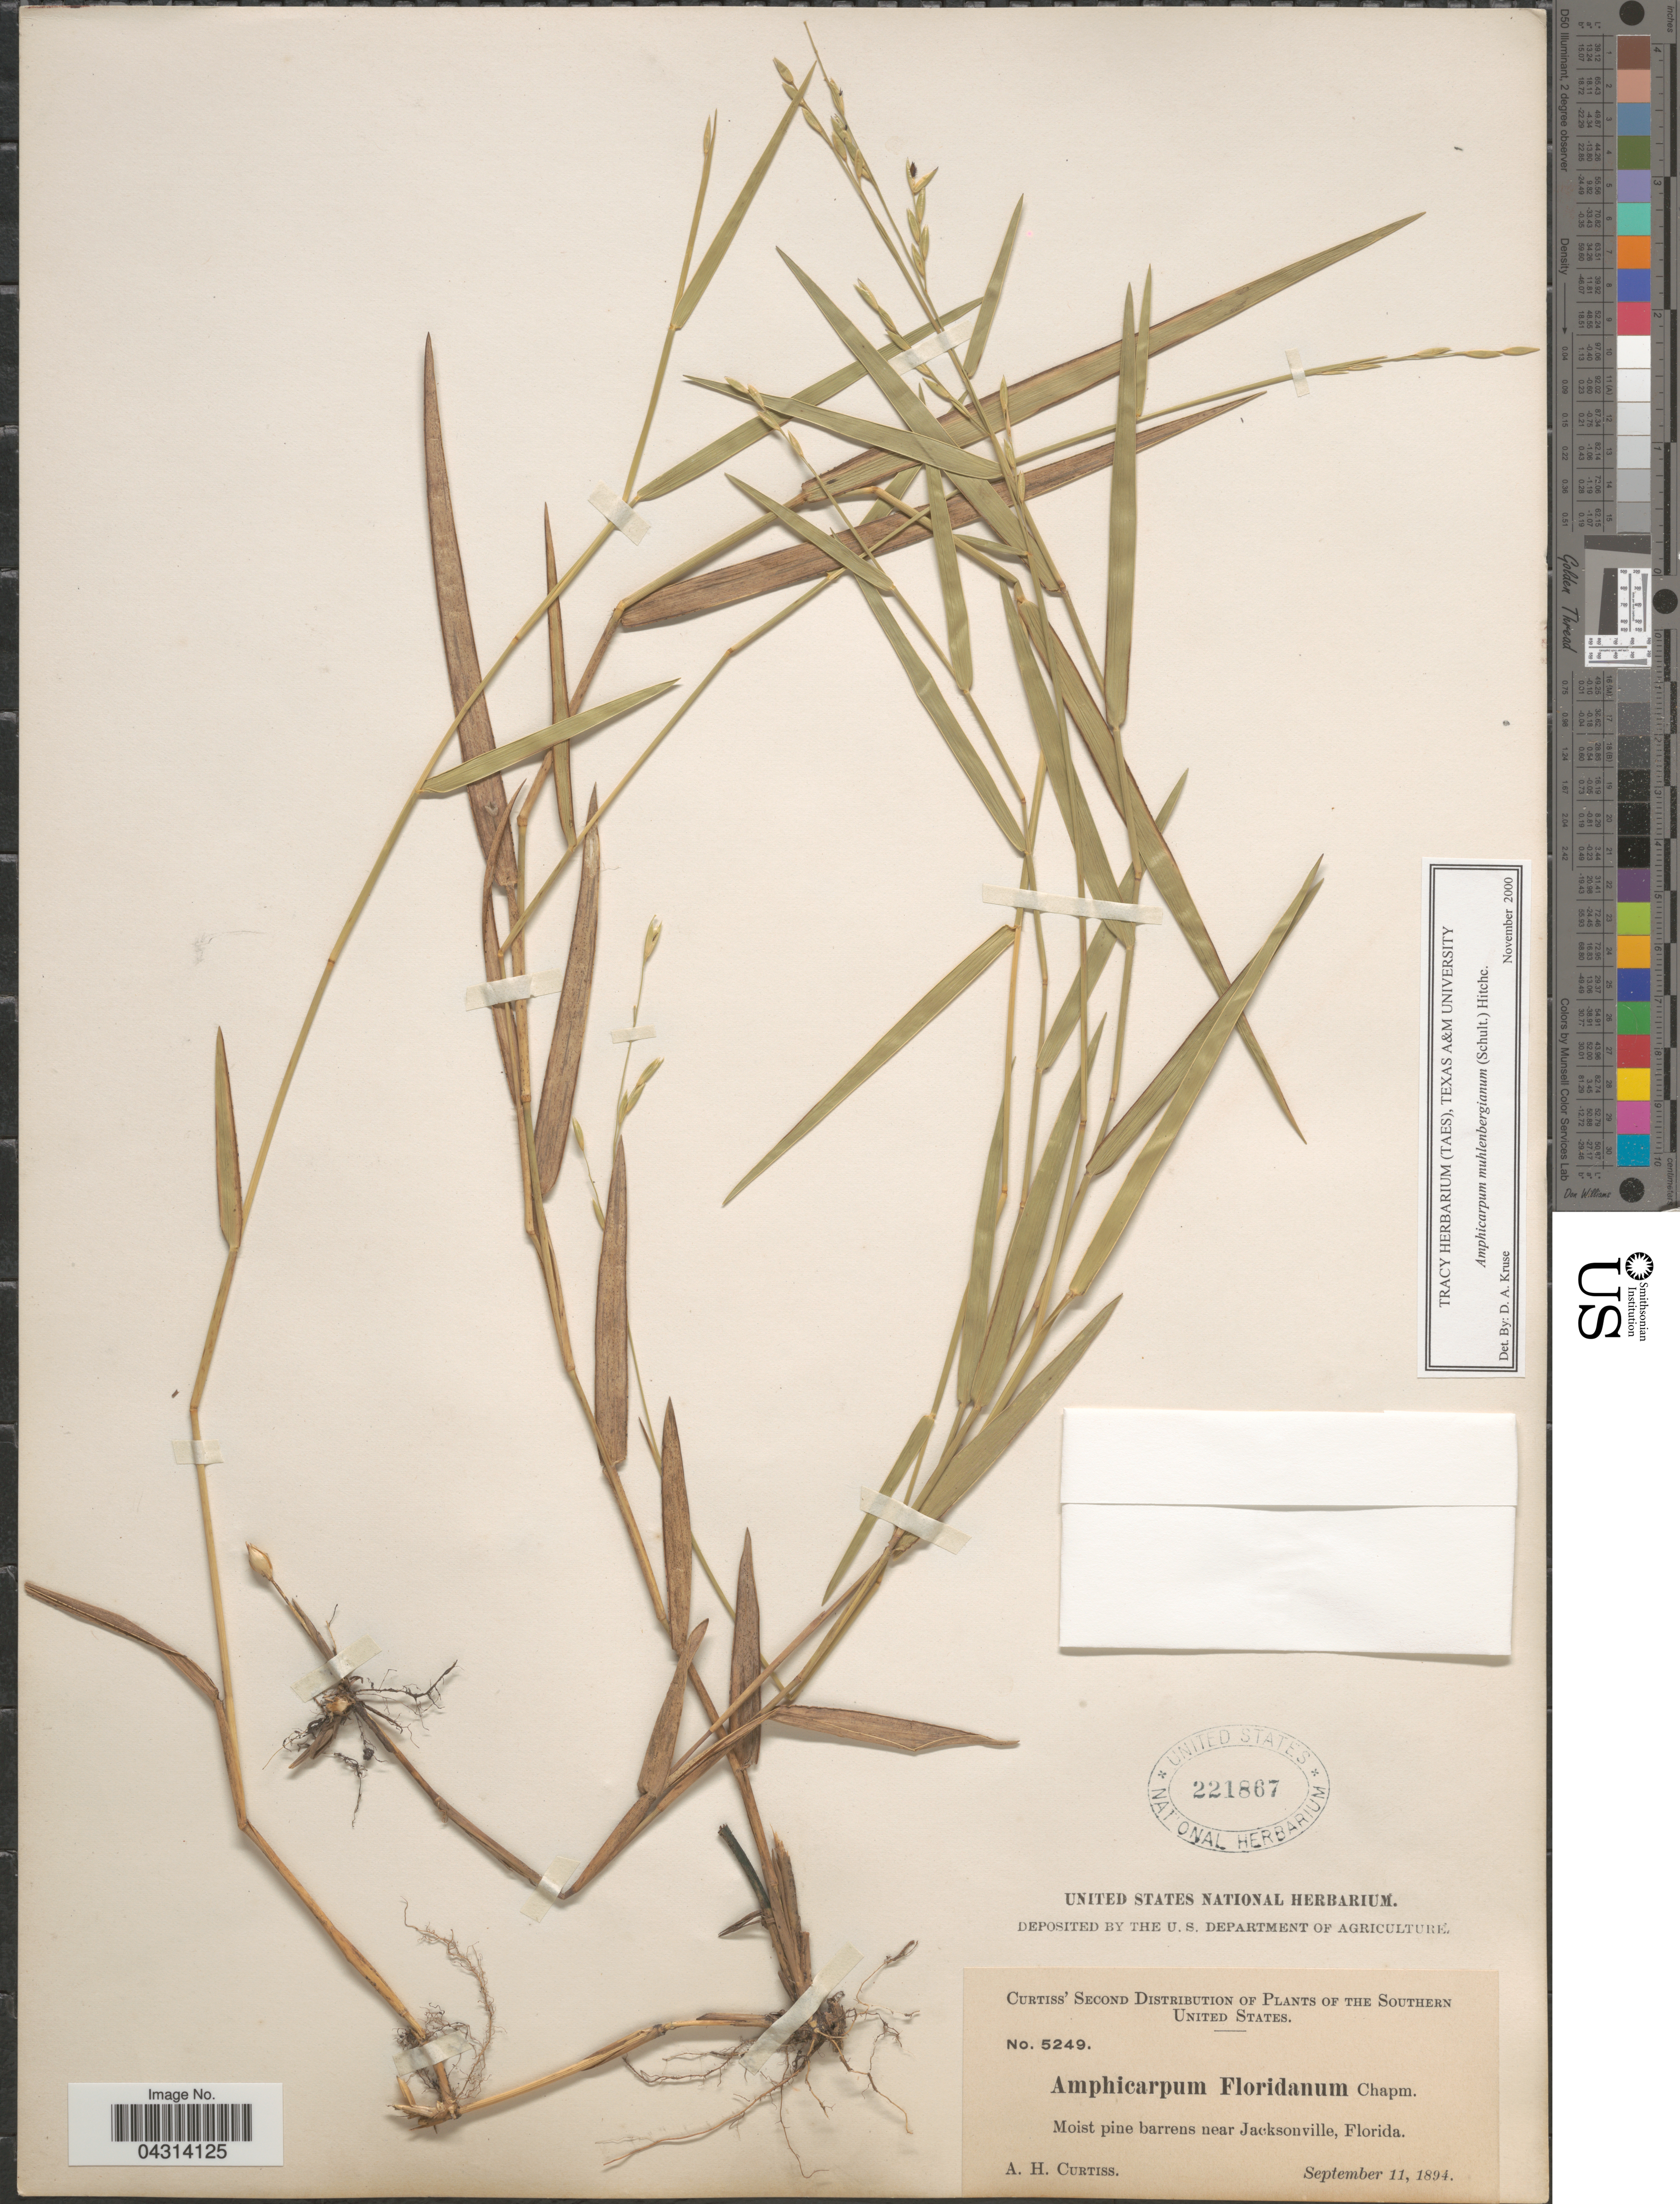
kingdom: Plantae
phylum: Tracheophyta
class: Liliopsida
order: Poales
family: Poaceae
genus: Amphicarpum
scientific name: Amphicarpum muhlenbergianum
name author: (Schult.) Hitchc.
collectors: A. H. Curtiss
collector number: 5249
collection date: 1894-09-11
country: United States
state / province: Florida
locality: Southern United States. Moist pine barrens near Jacksonville.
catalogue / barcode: US 221867